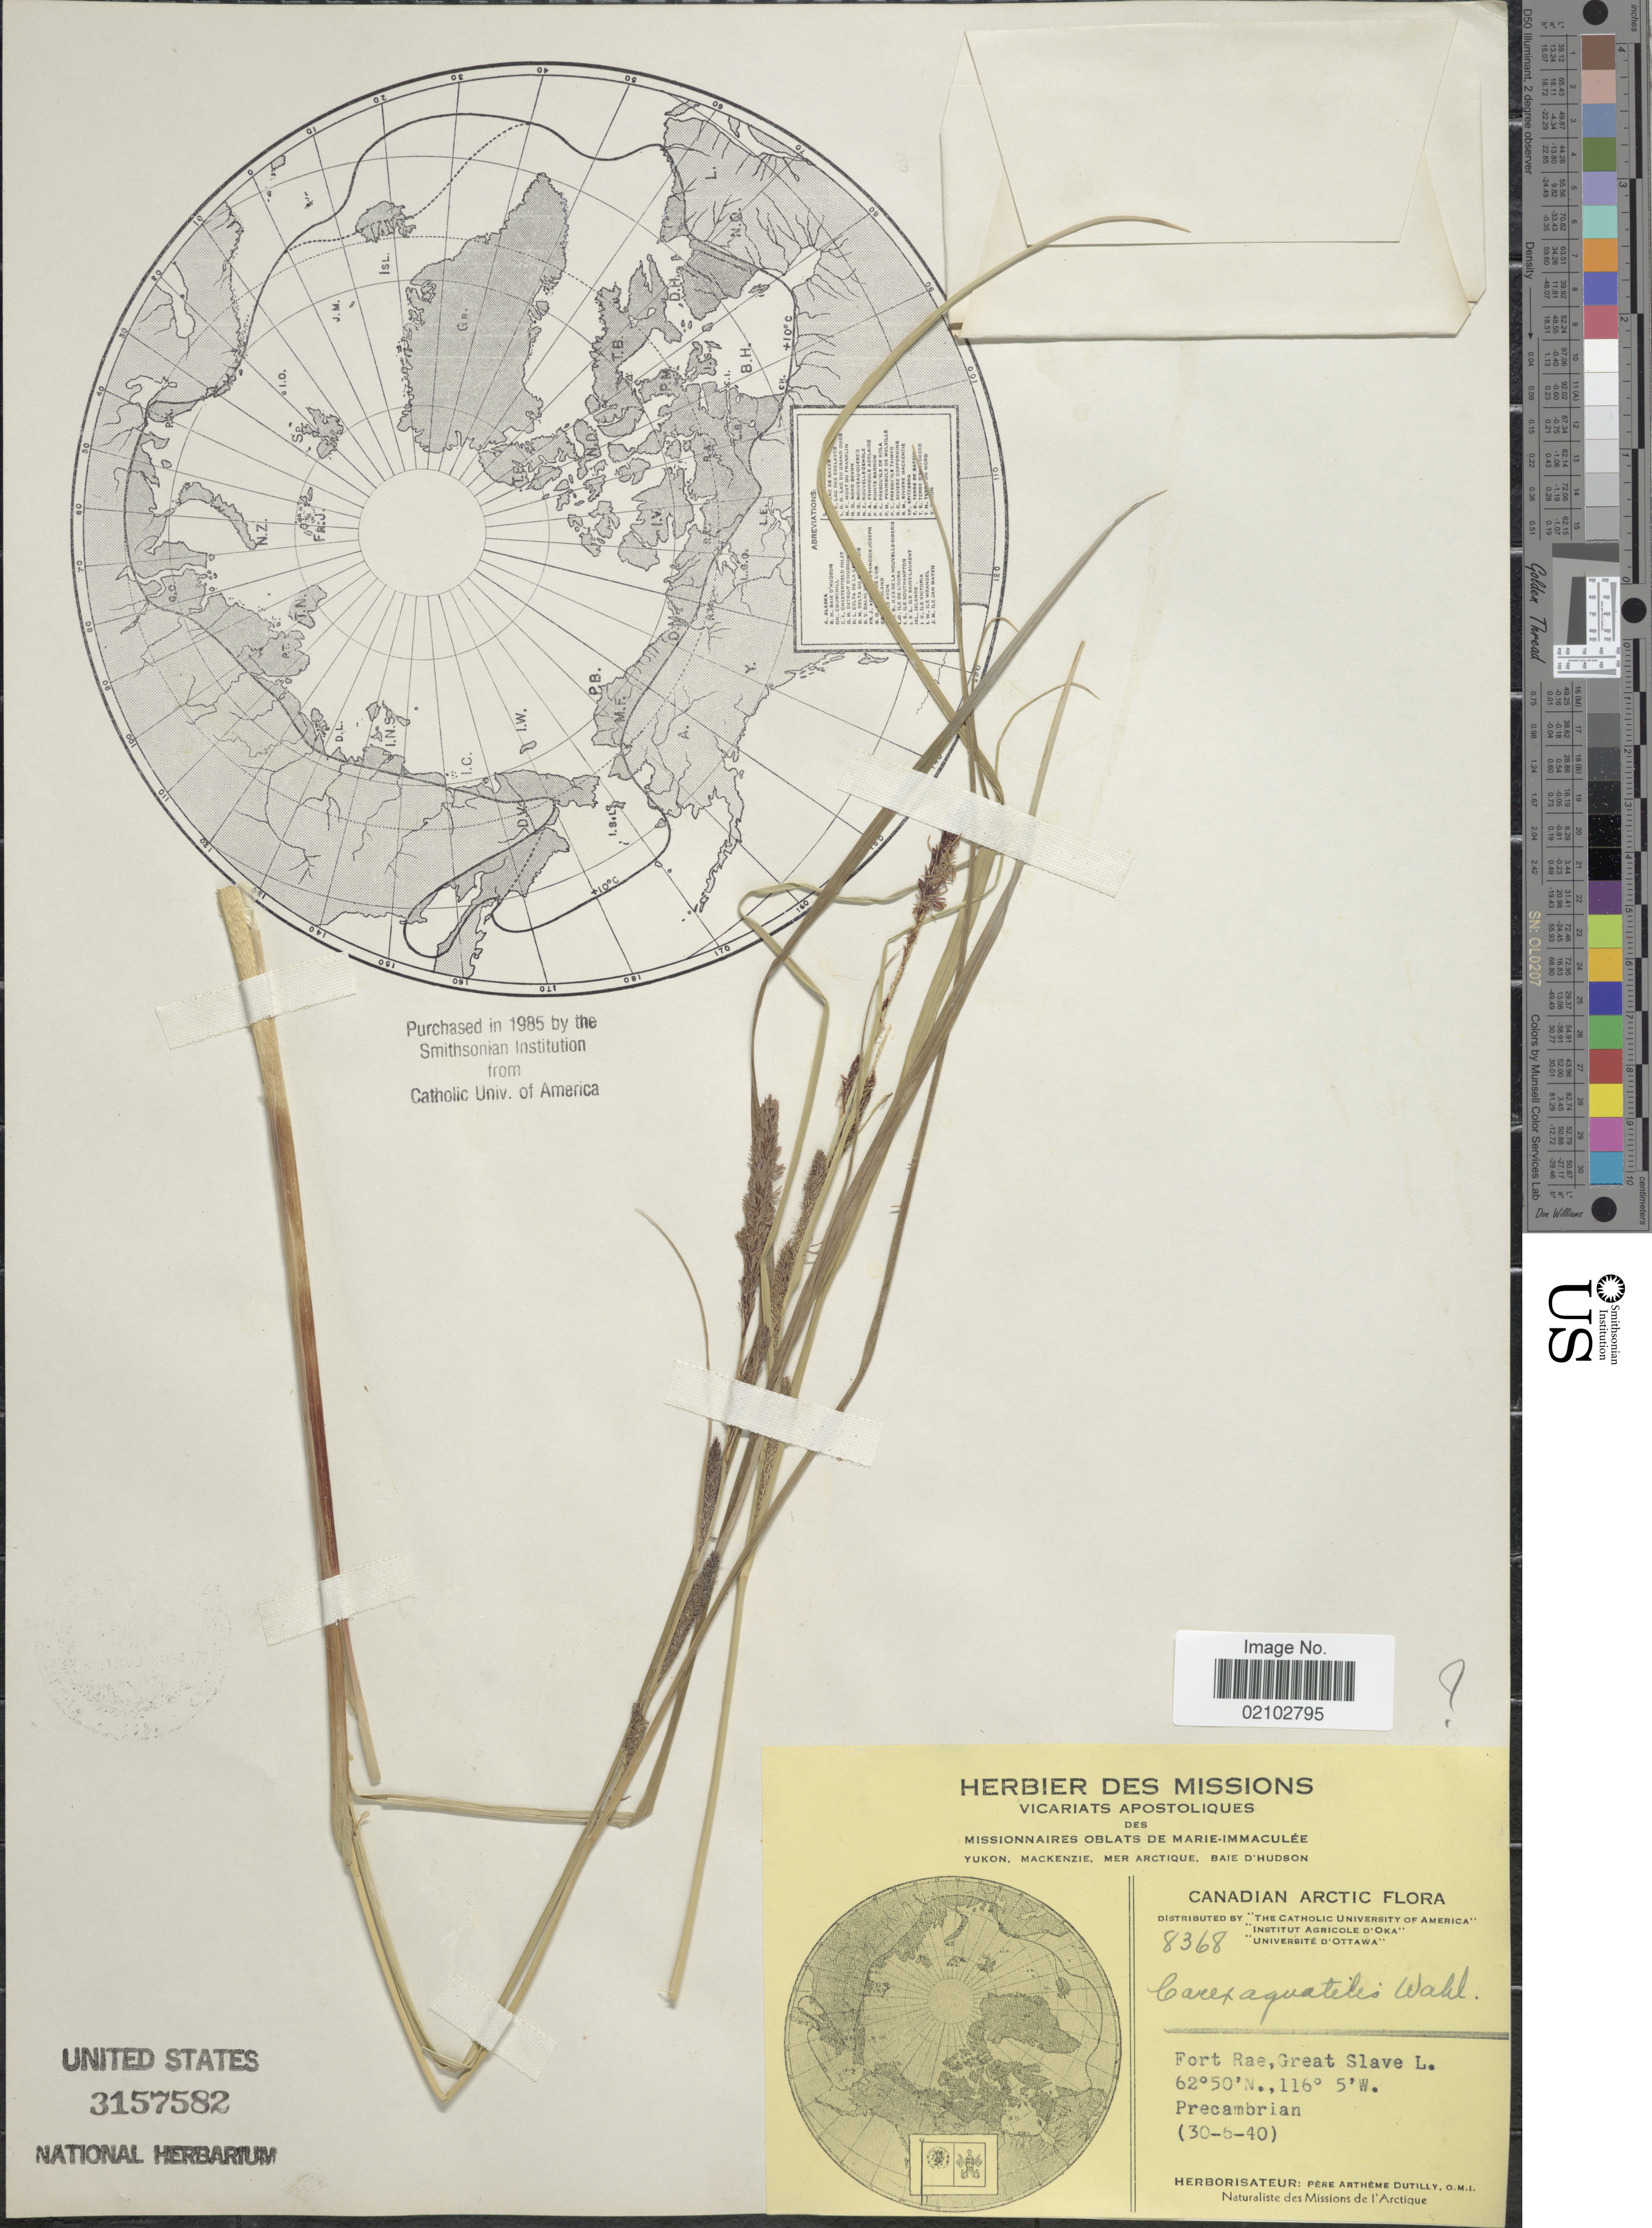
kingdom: Plantae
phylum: Tracheophyta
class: Liliopsida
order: Poales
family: Cyperaceae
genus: Carex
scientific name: Carex aquatilis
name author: Wahlenb.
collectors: A. Dutilly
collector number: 8368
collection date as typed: Transcribed d/m/y: 30/6/40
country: Canada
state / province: Northwest Territories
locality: Canadian Arctic, Fort Rae, Great Slave L.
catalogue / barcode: US 3157582